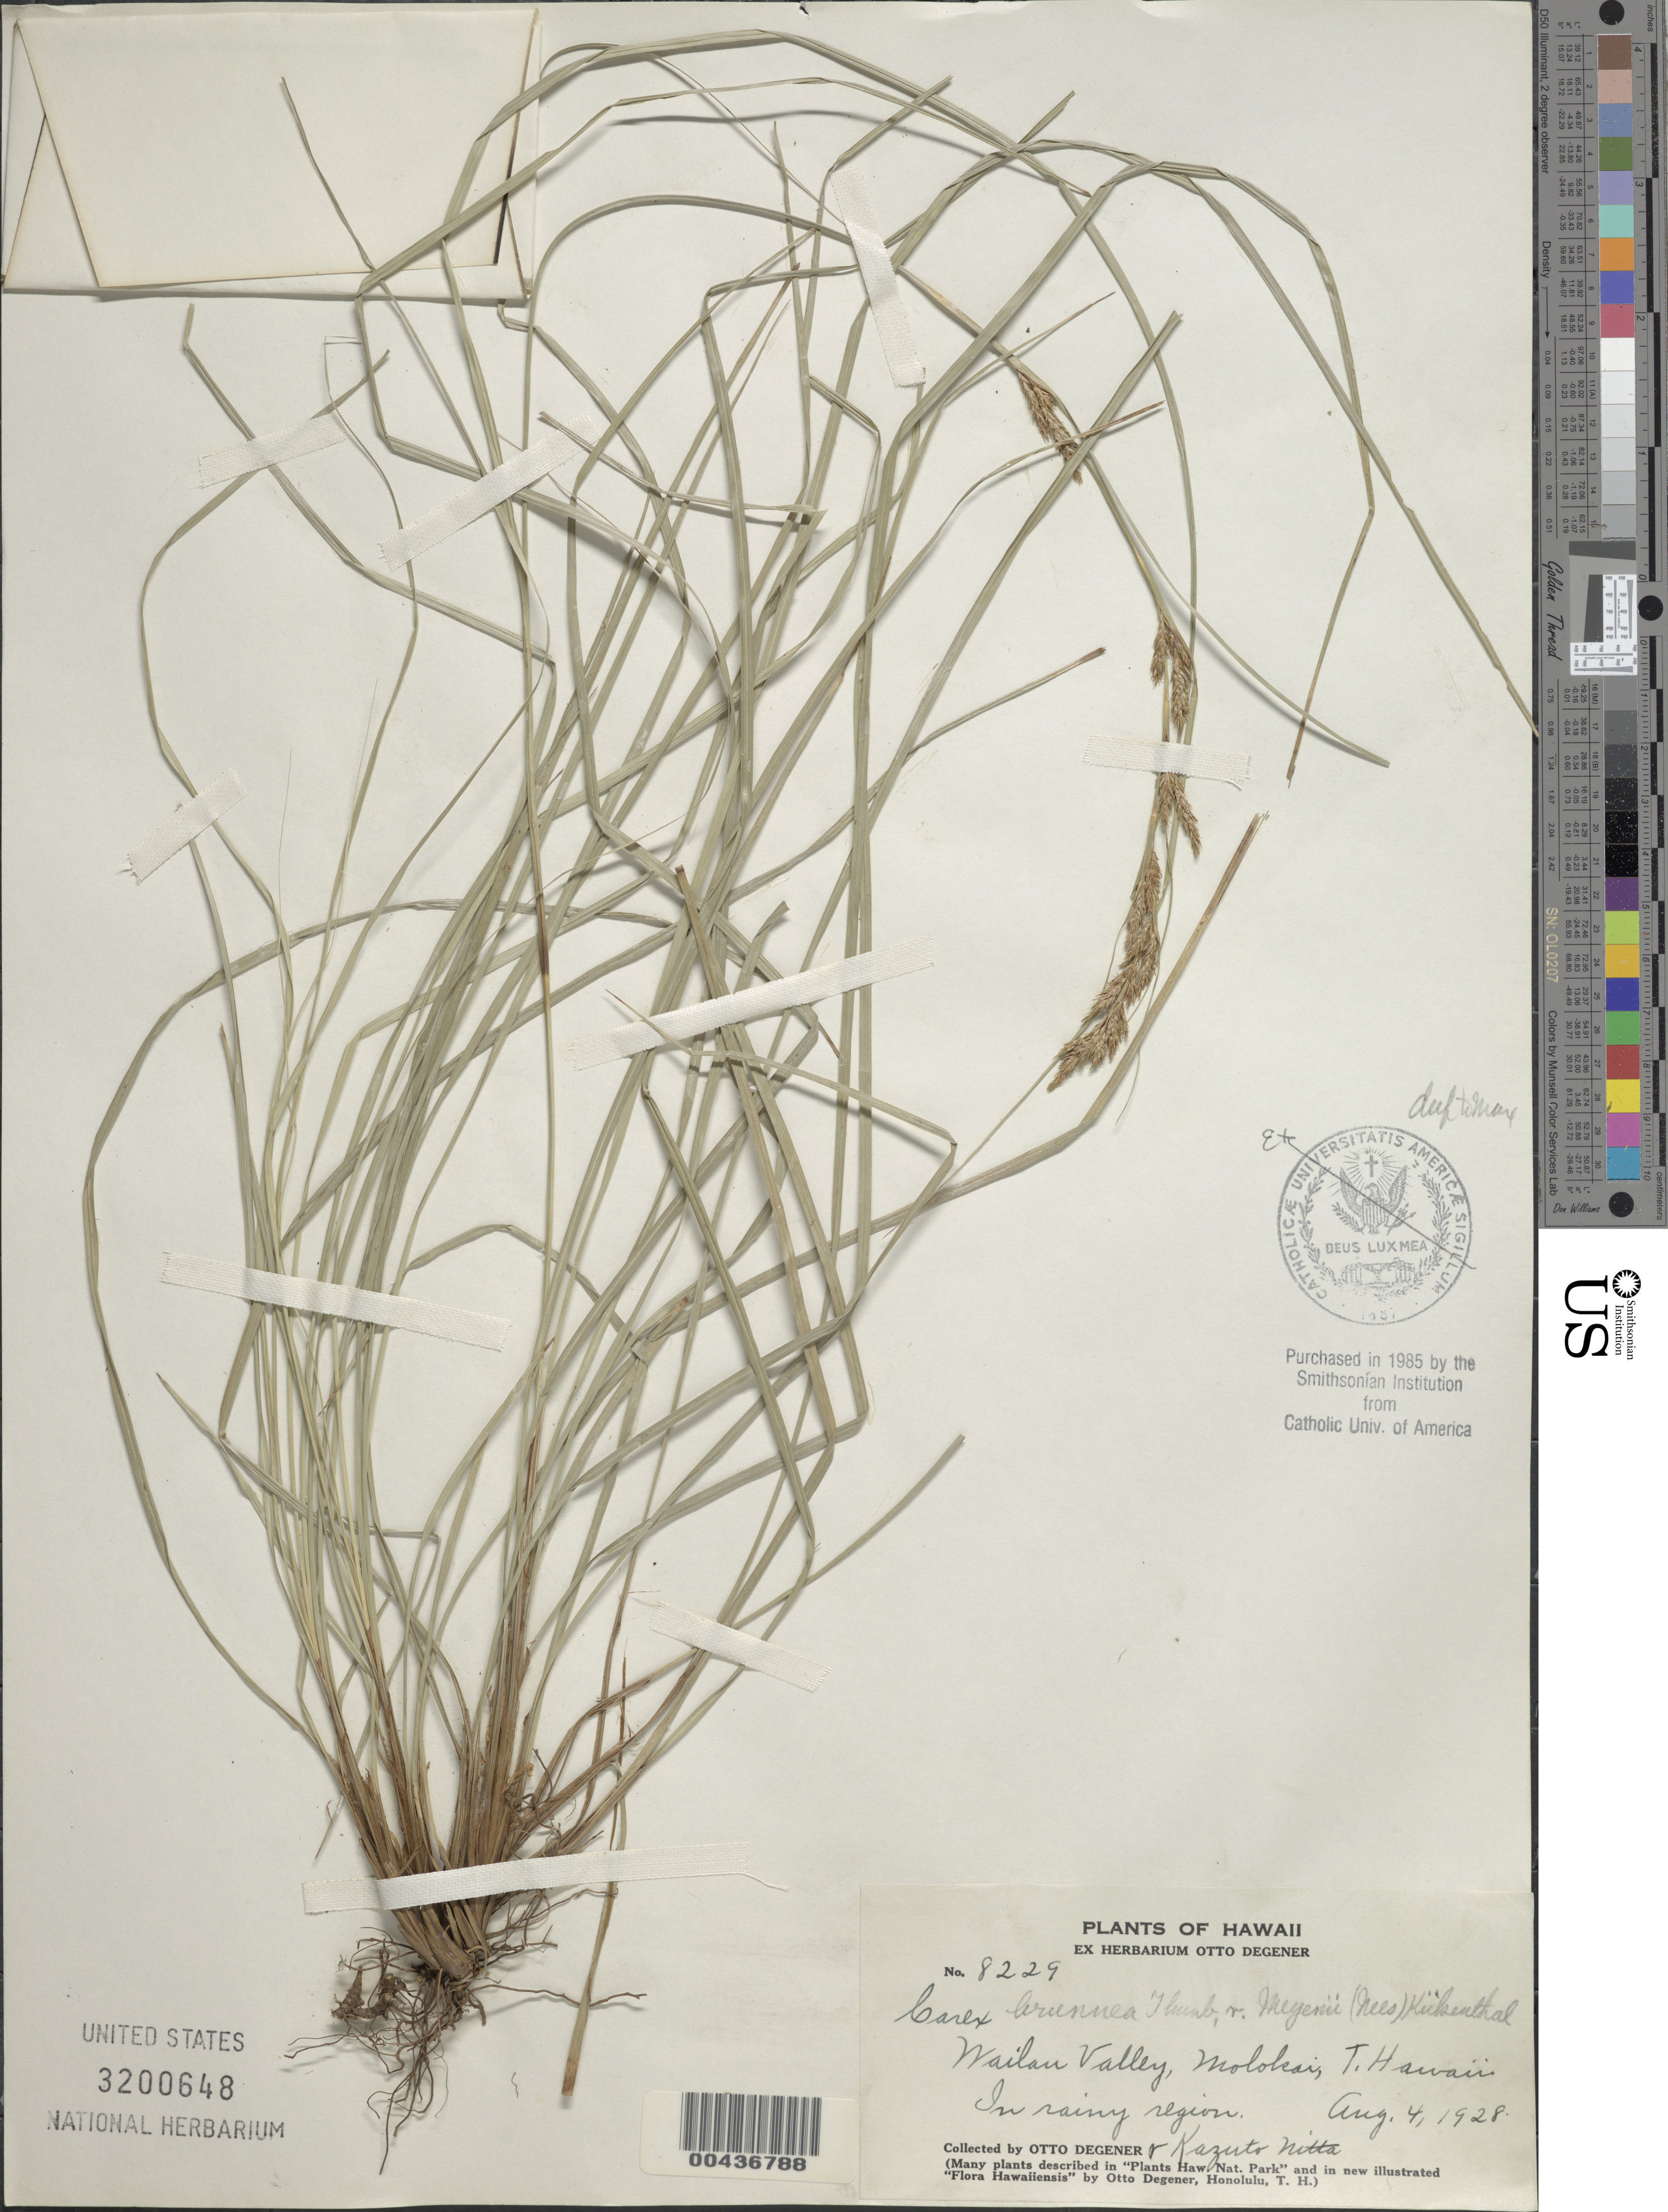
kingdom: Plantae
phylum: Tracheophyta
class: Liliopsida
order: Poales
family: Cyperaceae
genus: Carex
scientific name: Carex meyenii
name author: Nees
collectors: O. Degener & K. Nitta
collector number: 8229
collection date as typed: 4 Aug 1928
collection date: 1928-08-04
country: United States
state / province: Hawaii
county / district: Maui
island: Moloka'i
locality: Wailau Valley, Molokai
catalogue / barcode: US 3200648